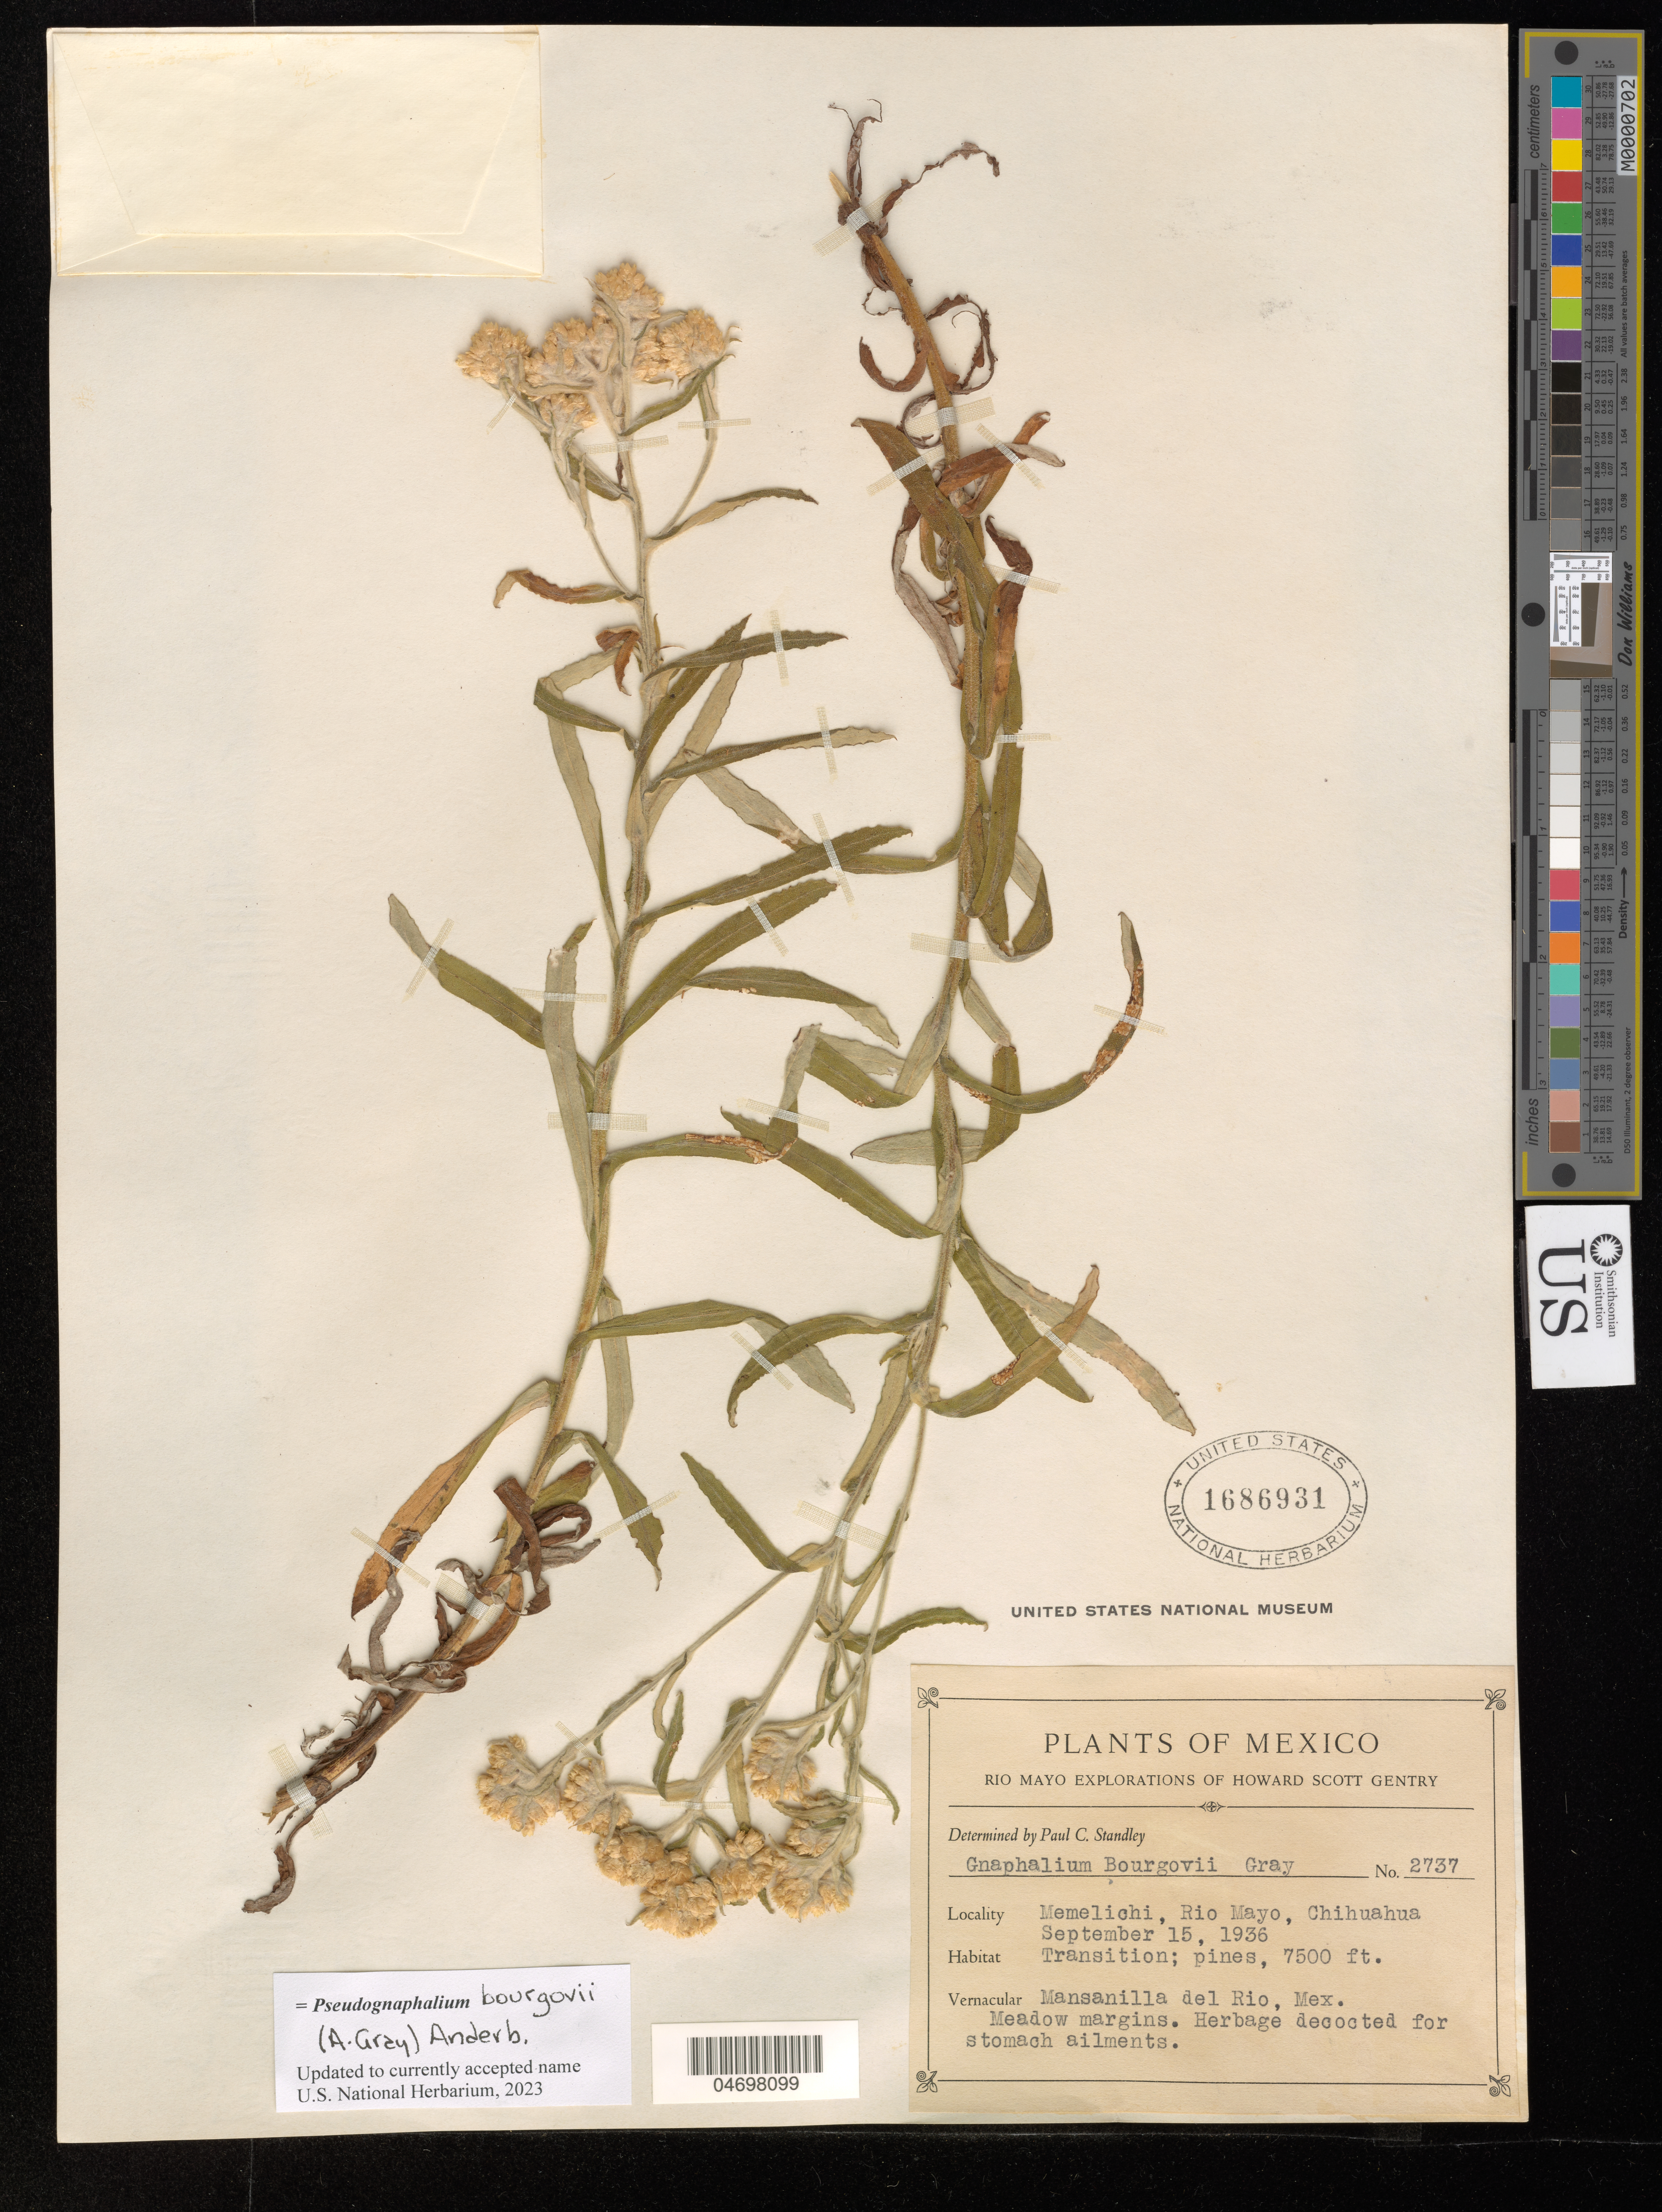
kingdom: Plantae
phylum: Tracheophyta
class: Magnoliopsida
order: Asterales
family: Asteraceae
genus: Pseudognaphalium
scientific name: Pseudognaphalium bourgovii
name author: (A. Gray) Anderb.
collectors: H. S. Gentry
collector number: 2737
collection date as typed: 15 Sep 1936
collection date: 1936-09-15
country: Mexico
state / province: Chihuahua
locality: Memelichi, Rio Mayo.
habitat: Transition; pines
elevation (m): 2286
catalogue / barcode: US 1686931